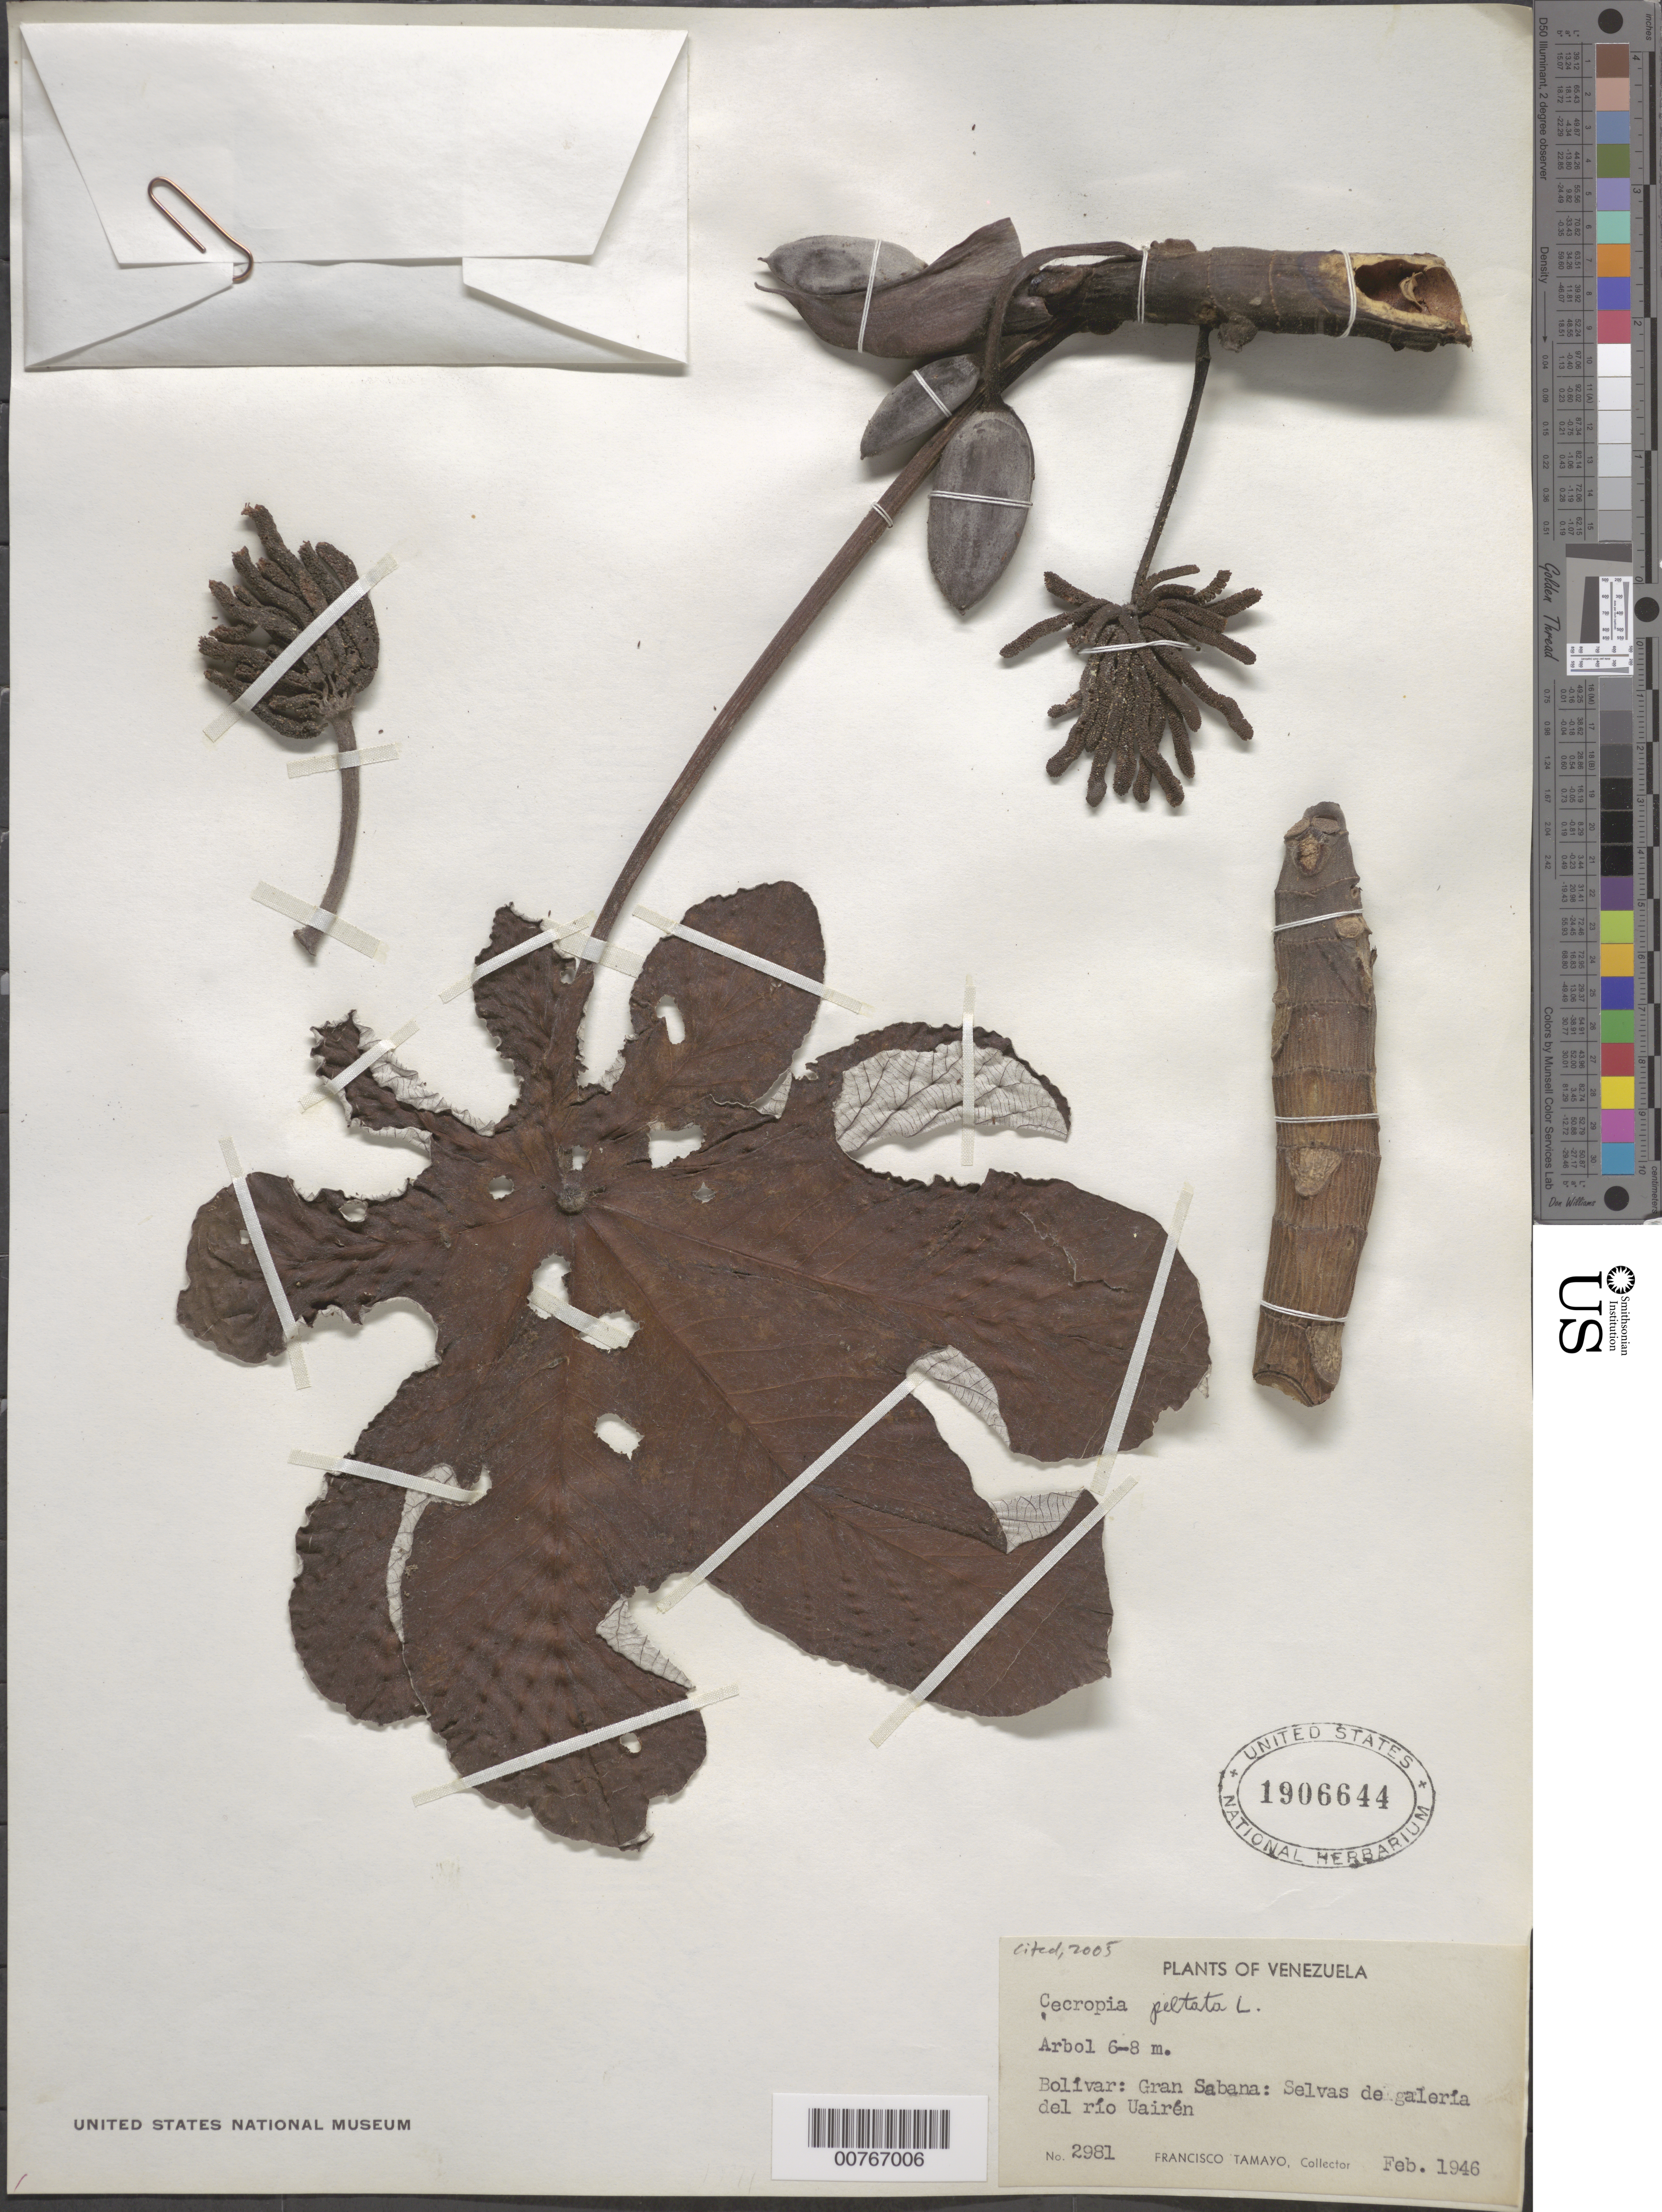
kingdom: Plantae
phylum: Tracheophyta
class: Magnoliopsida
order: Rosales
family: Urticaceae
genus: Cecropia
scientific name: Cecropia peltata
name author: L.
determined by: Cuatrecasas, J.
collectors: F. Tamayo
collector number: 2981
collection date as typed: Feb-46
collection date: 1946-02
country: Venezuela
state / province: Bolívar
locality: Gran Sabana, Sta. Elena, Río Uairén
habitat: Selvas de galería del río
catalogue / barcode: US 1906644